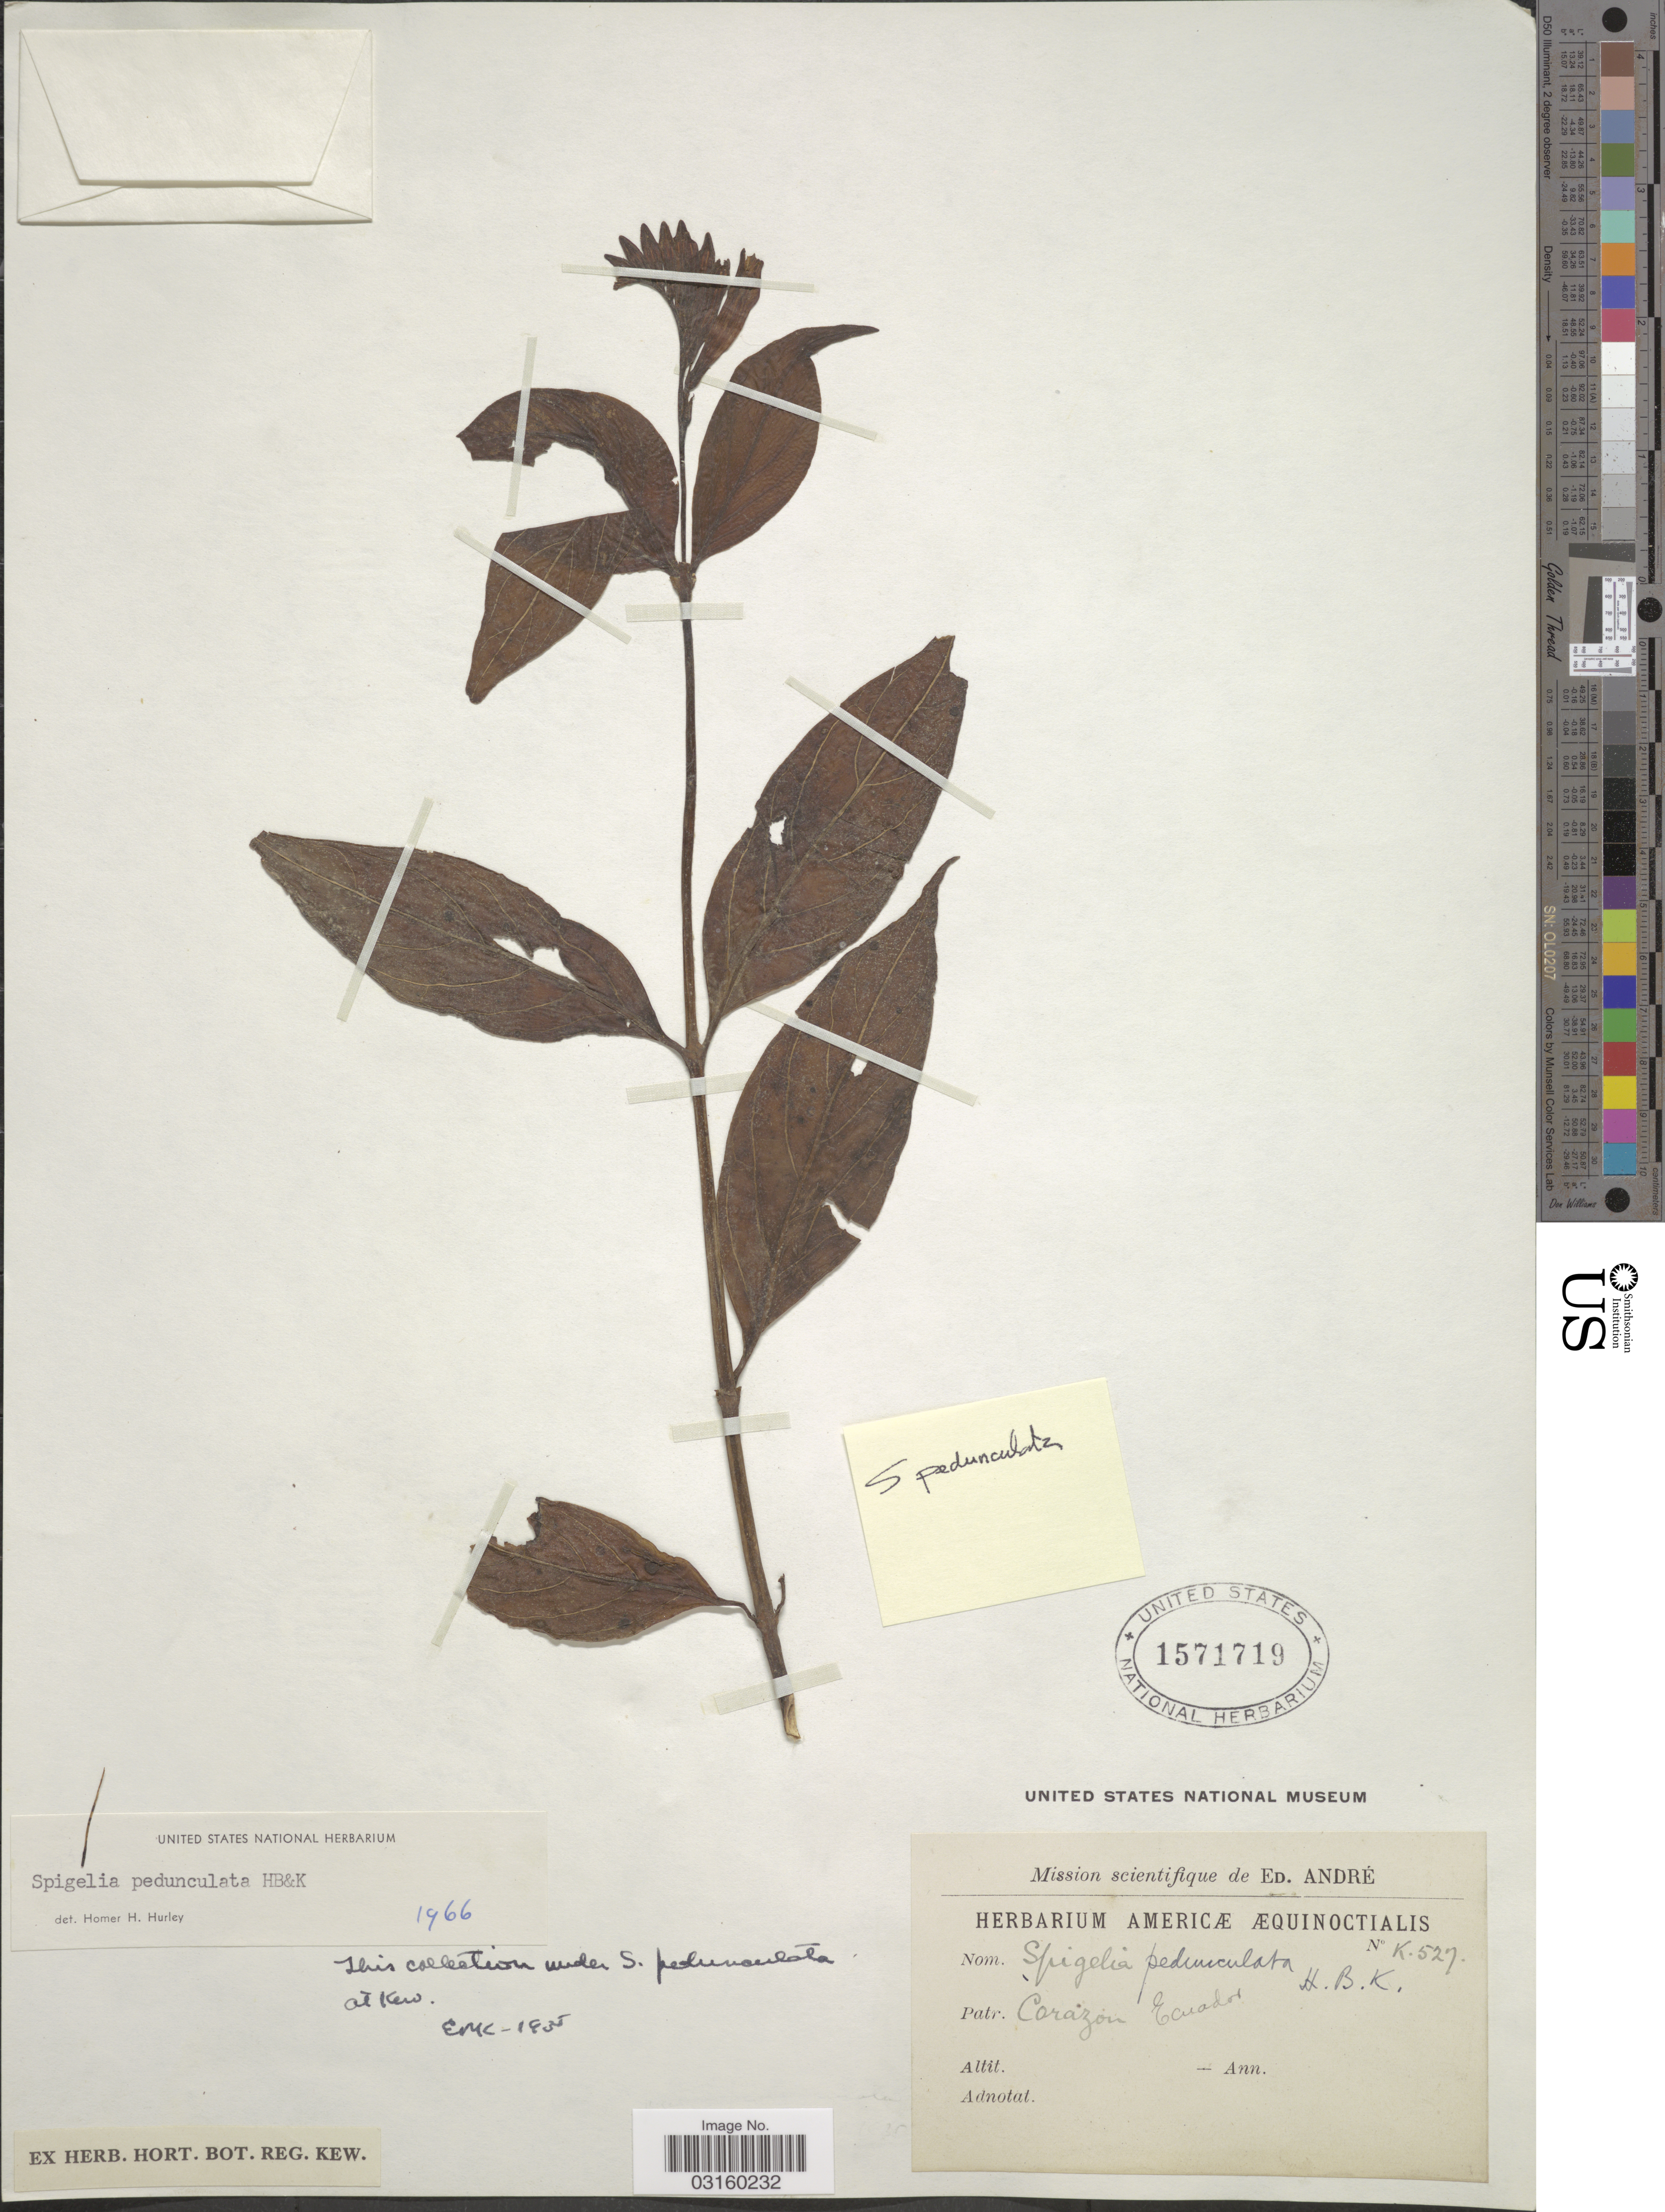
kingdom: Plantae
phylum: Tracheophyta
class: Magnoliopsida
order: Gentianales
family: Loganiaceae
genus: Spigelia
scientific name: Spigelia pedunculata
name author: Kunth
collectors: E. Andre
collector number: K. 527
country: Ecuador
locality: Carazon, Ecuador.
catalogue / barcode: US 1571719